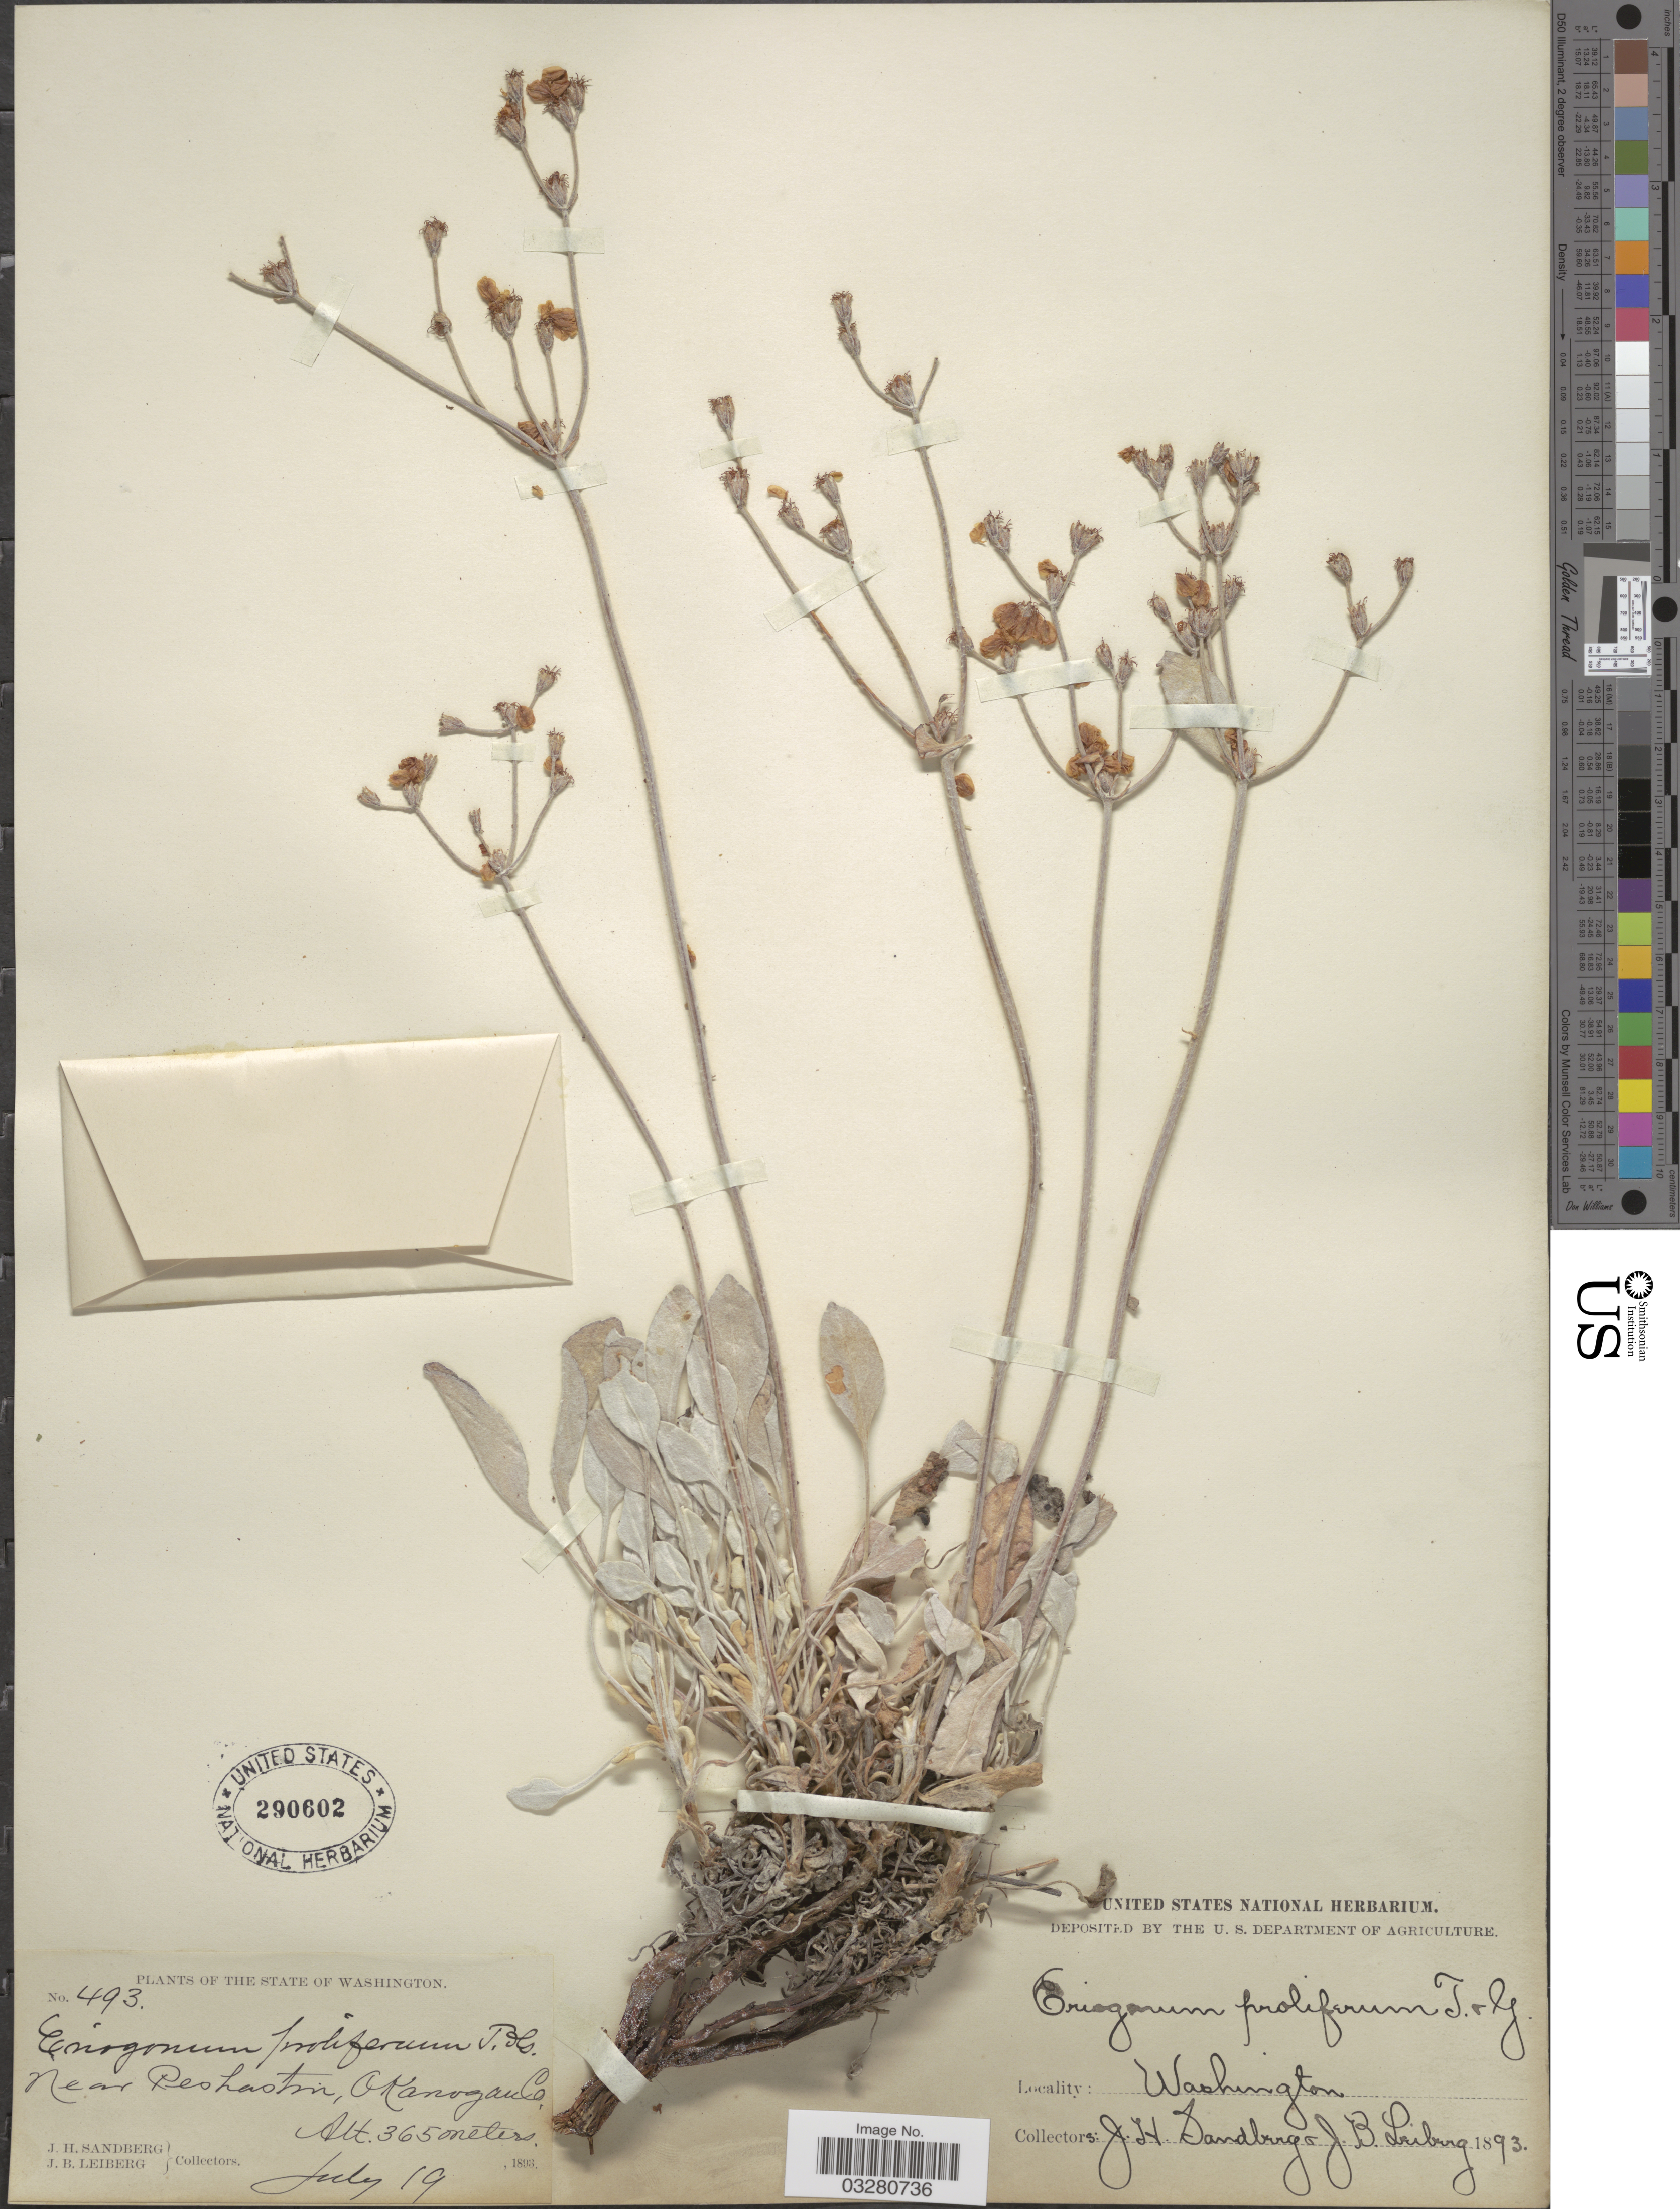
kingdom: Plantae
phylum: Tracheophyta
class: Magnoliopsida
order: Caryophyllales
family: Polygonaceae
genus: Eriogonum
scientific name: Eriogonum strictum subsp. proliferum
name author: (Torr. & A. Gray) S. Stokes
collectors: J. H. Sandberg & J. B. Leiberg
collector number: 493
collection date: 1893-07-19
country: United States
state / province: Washington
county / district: Okanogan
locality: Near Peshastin, Okanogan Co.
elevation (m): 365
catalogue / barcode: US 290602